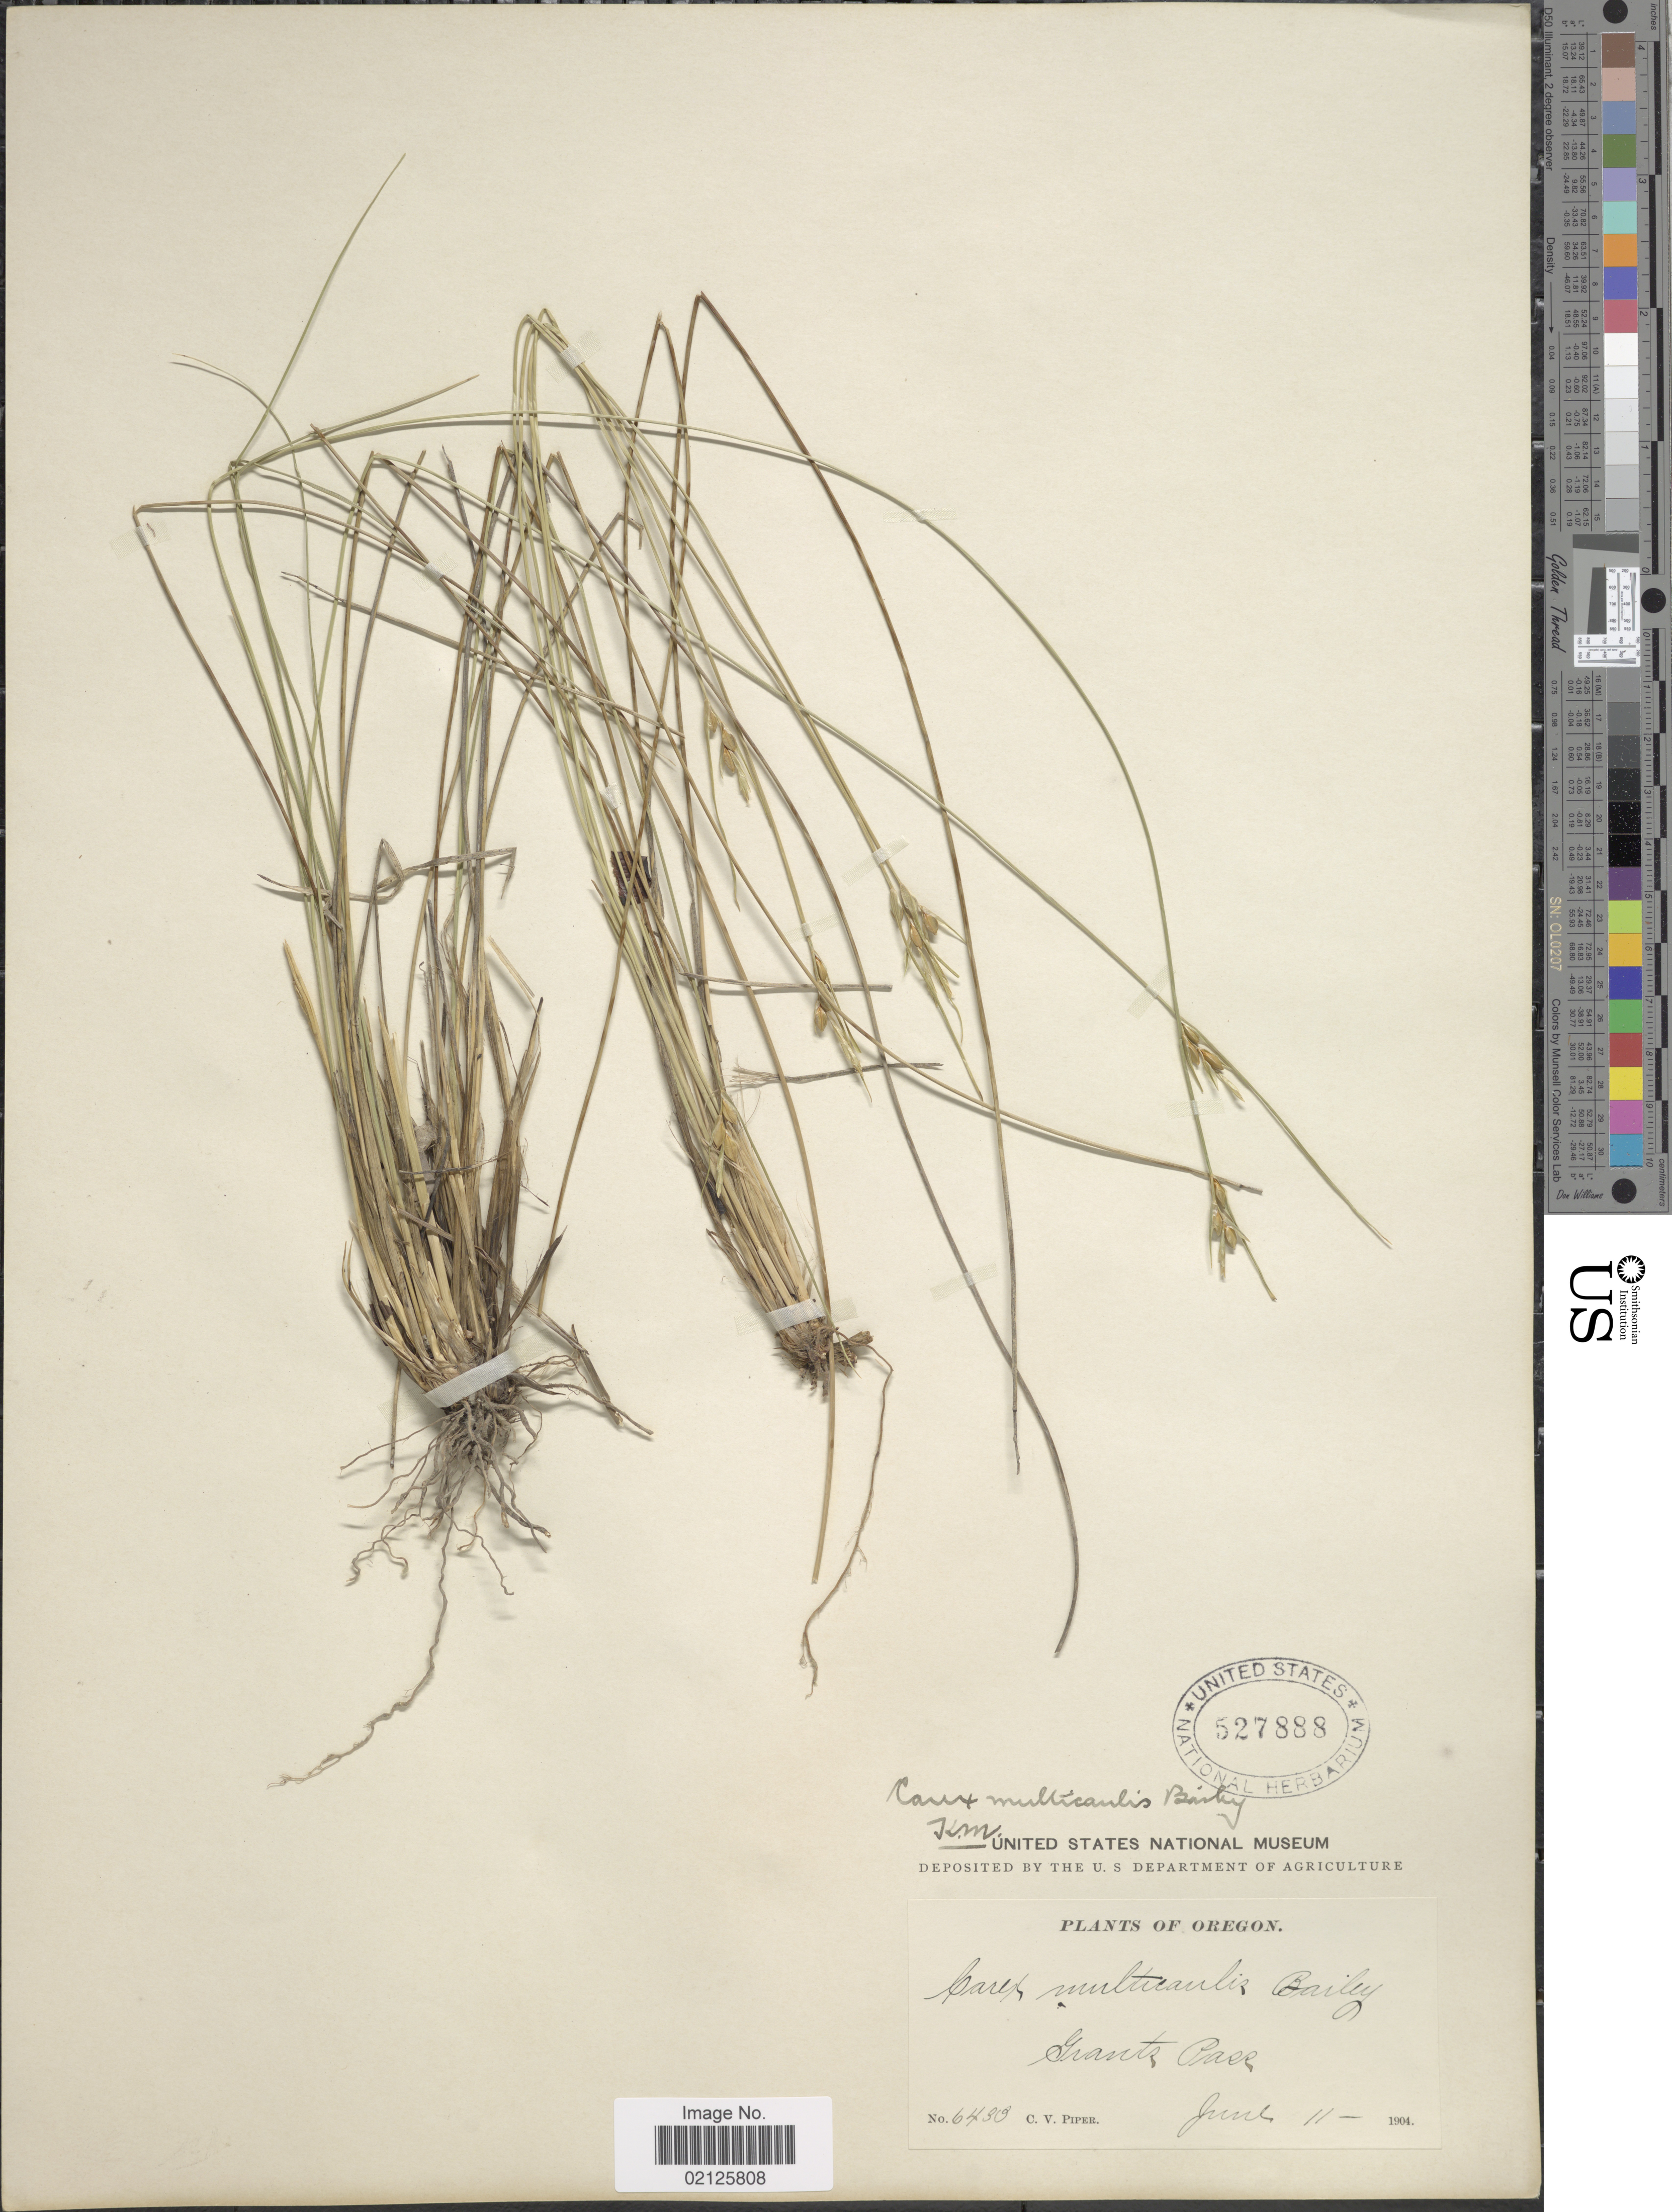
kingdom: Plantae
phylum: Tracheophyta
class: Liliopsida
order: Poales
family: Cyperaceae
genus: Carex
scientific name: Carex multicaulis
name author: L.H. Bailey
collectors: C. V. Piper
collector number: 6433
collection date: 1904-06-11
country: United States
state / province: Oregon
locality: Grant's Pass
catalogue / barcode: US 527888